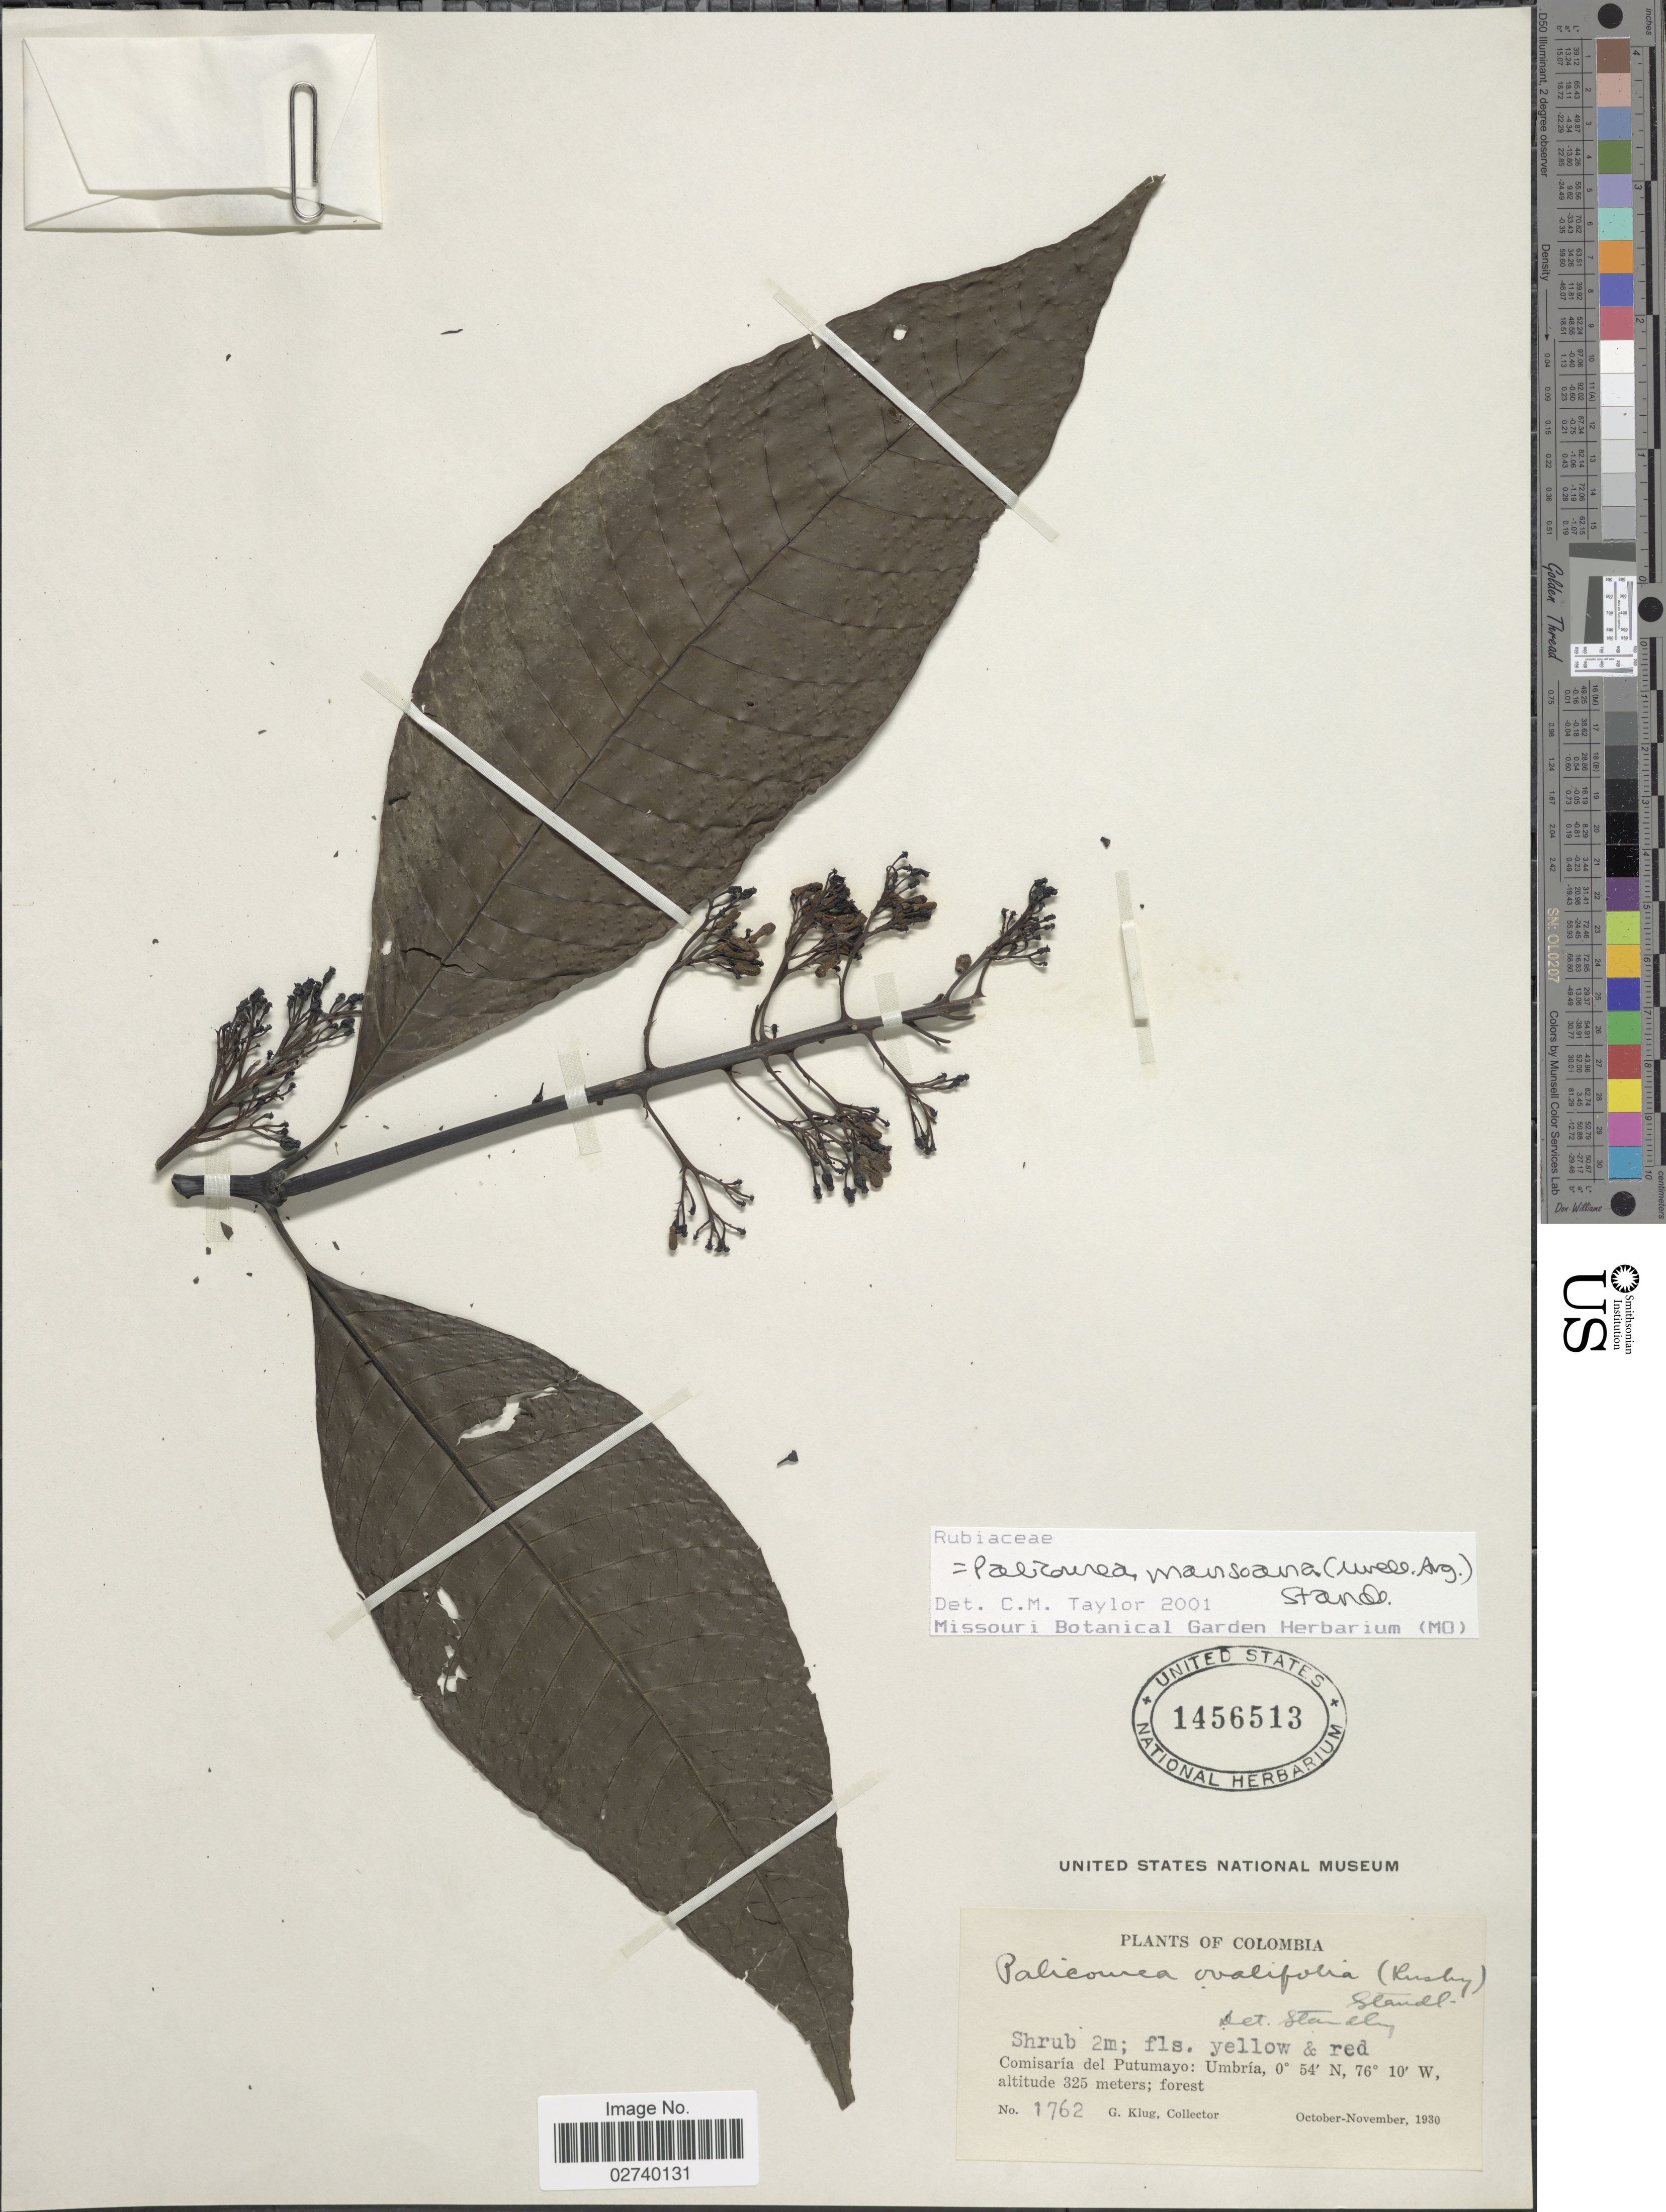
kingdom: Plantae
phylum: Tracheophyta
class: Magnoliopsida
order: Gentianales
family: Rubiaceae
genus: Palicourea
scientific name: Palicourea mansoana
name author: (Müll. Arg.) Standl.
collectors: G. Klug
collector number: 1762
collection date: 1930-10/1930-11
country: Colombia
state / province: Putumayo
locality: Comisaria del Putumayo: Umbria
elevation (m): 325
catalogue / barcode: US 1456513